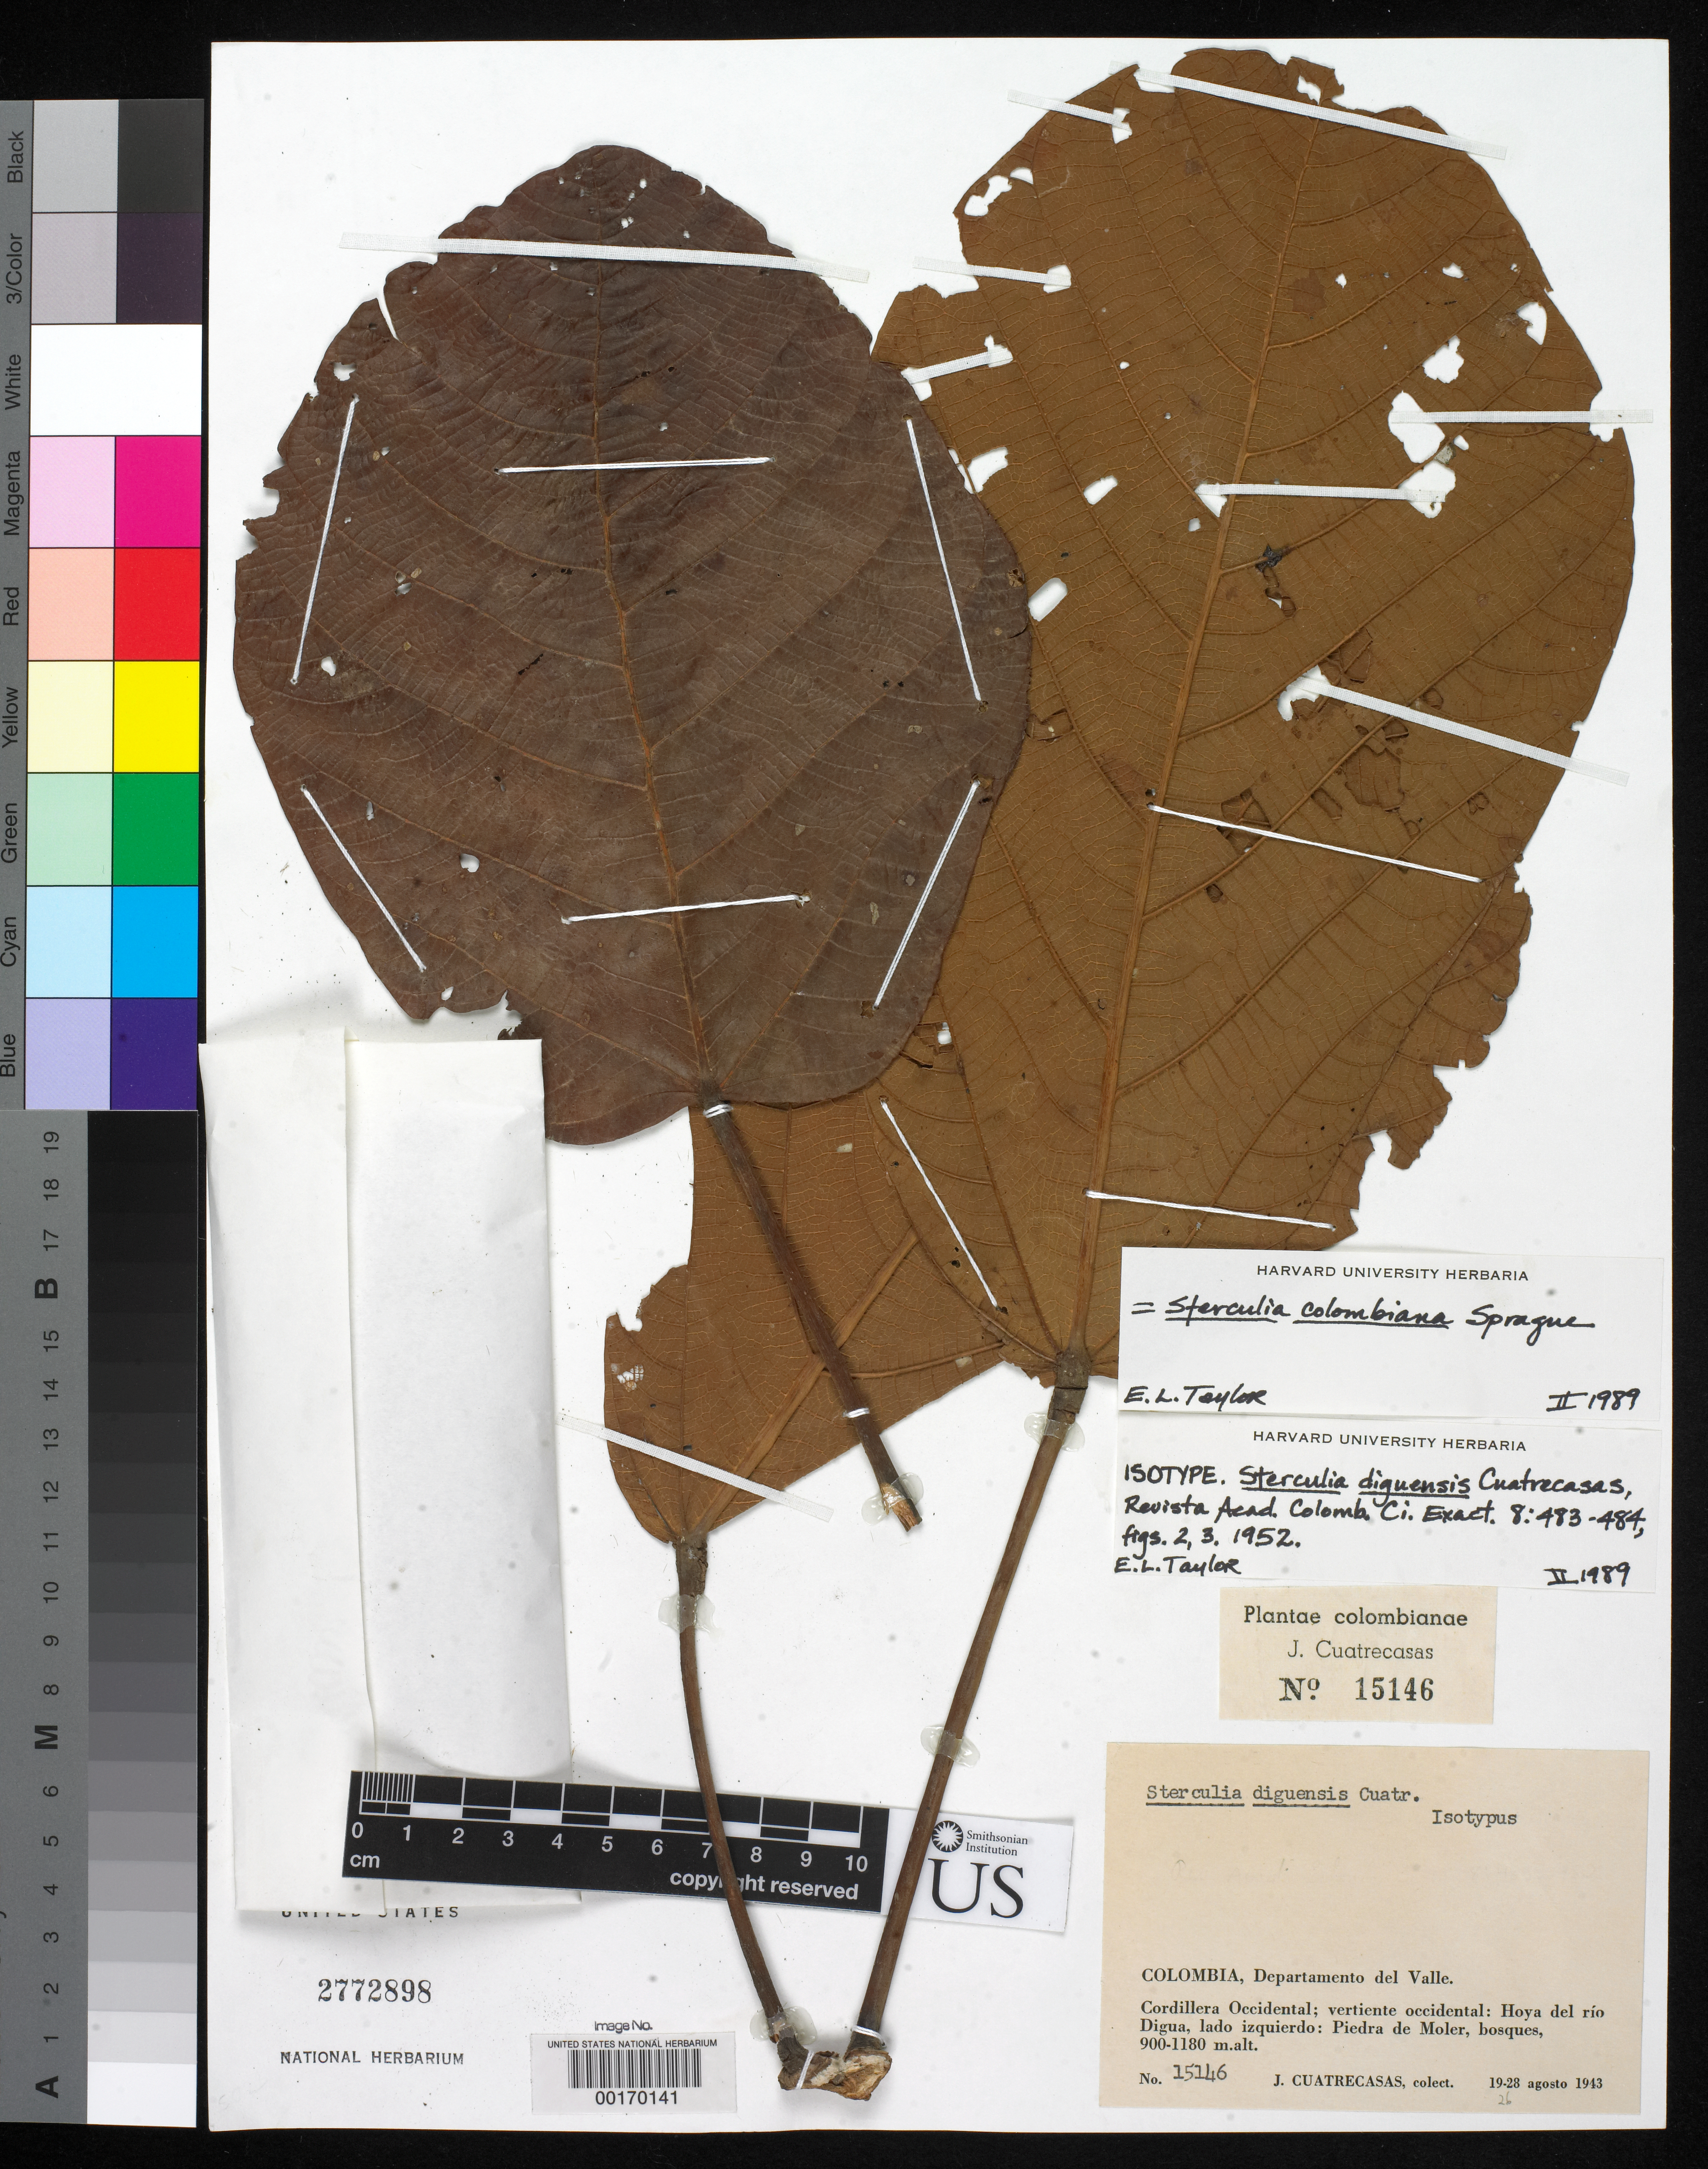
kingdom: Plantae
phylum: Tracheophyta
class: Magnoliopsida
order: Malvales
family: Malvaceae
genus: Sterculia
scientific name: Sterculia diguensis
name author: Cuatrec.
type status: Isotype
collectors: J. Cuatrecasas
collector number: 15146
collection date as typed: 26 Aug 1943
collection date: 1943-08-26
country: Colombia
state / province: Valle del Cauca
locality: Cordillera Occidental, Vertiente Occidental, Hoya del Rio Digua, Lado Izquierda, Piedra de Moler, Quebrada de Piedra de Moler.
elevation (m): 800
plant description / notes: See also bulky fruit stored separately.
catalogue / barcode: US 2772898